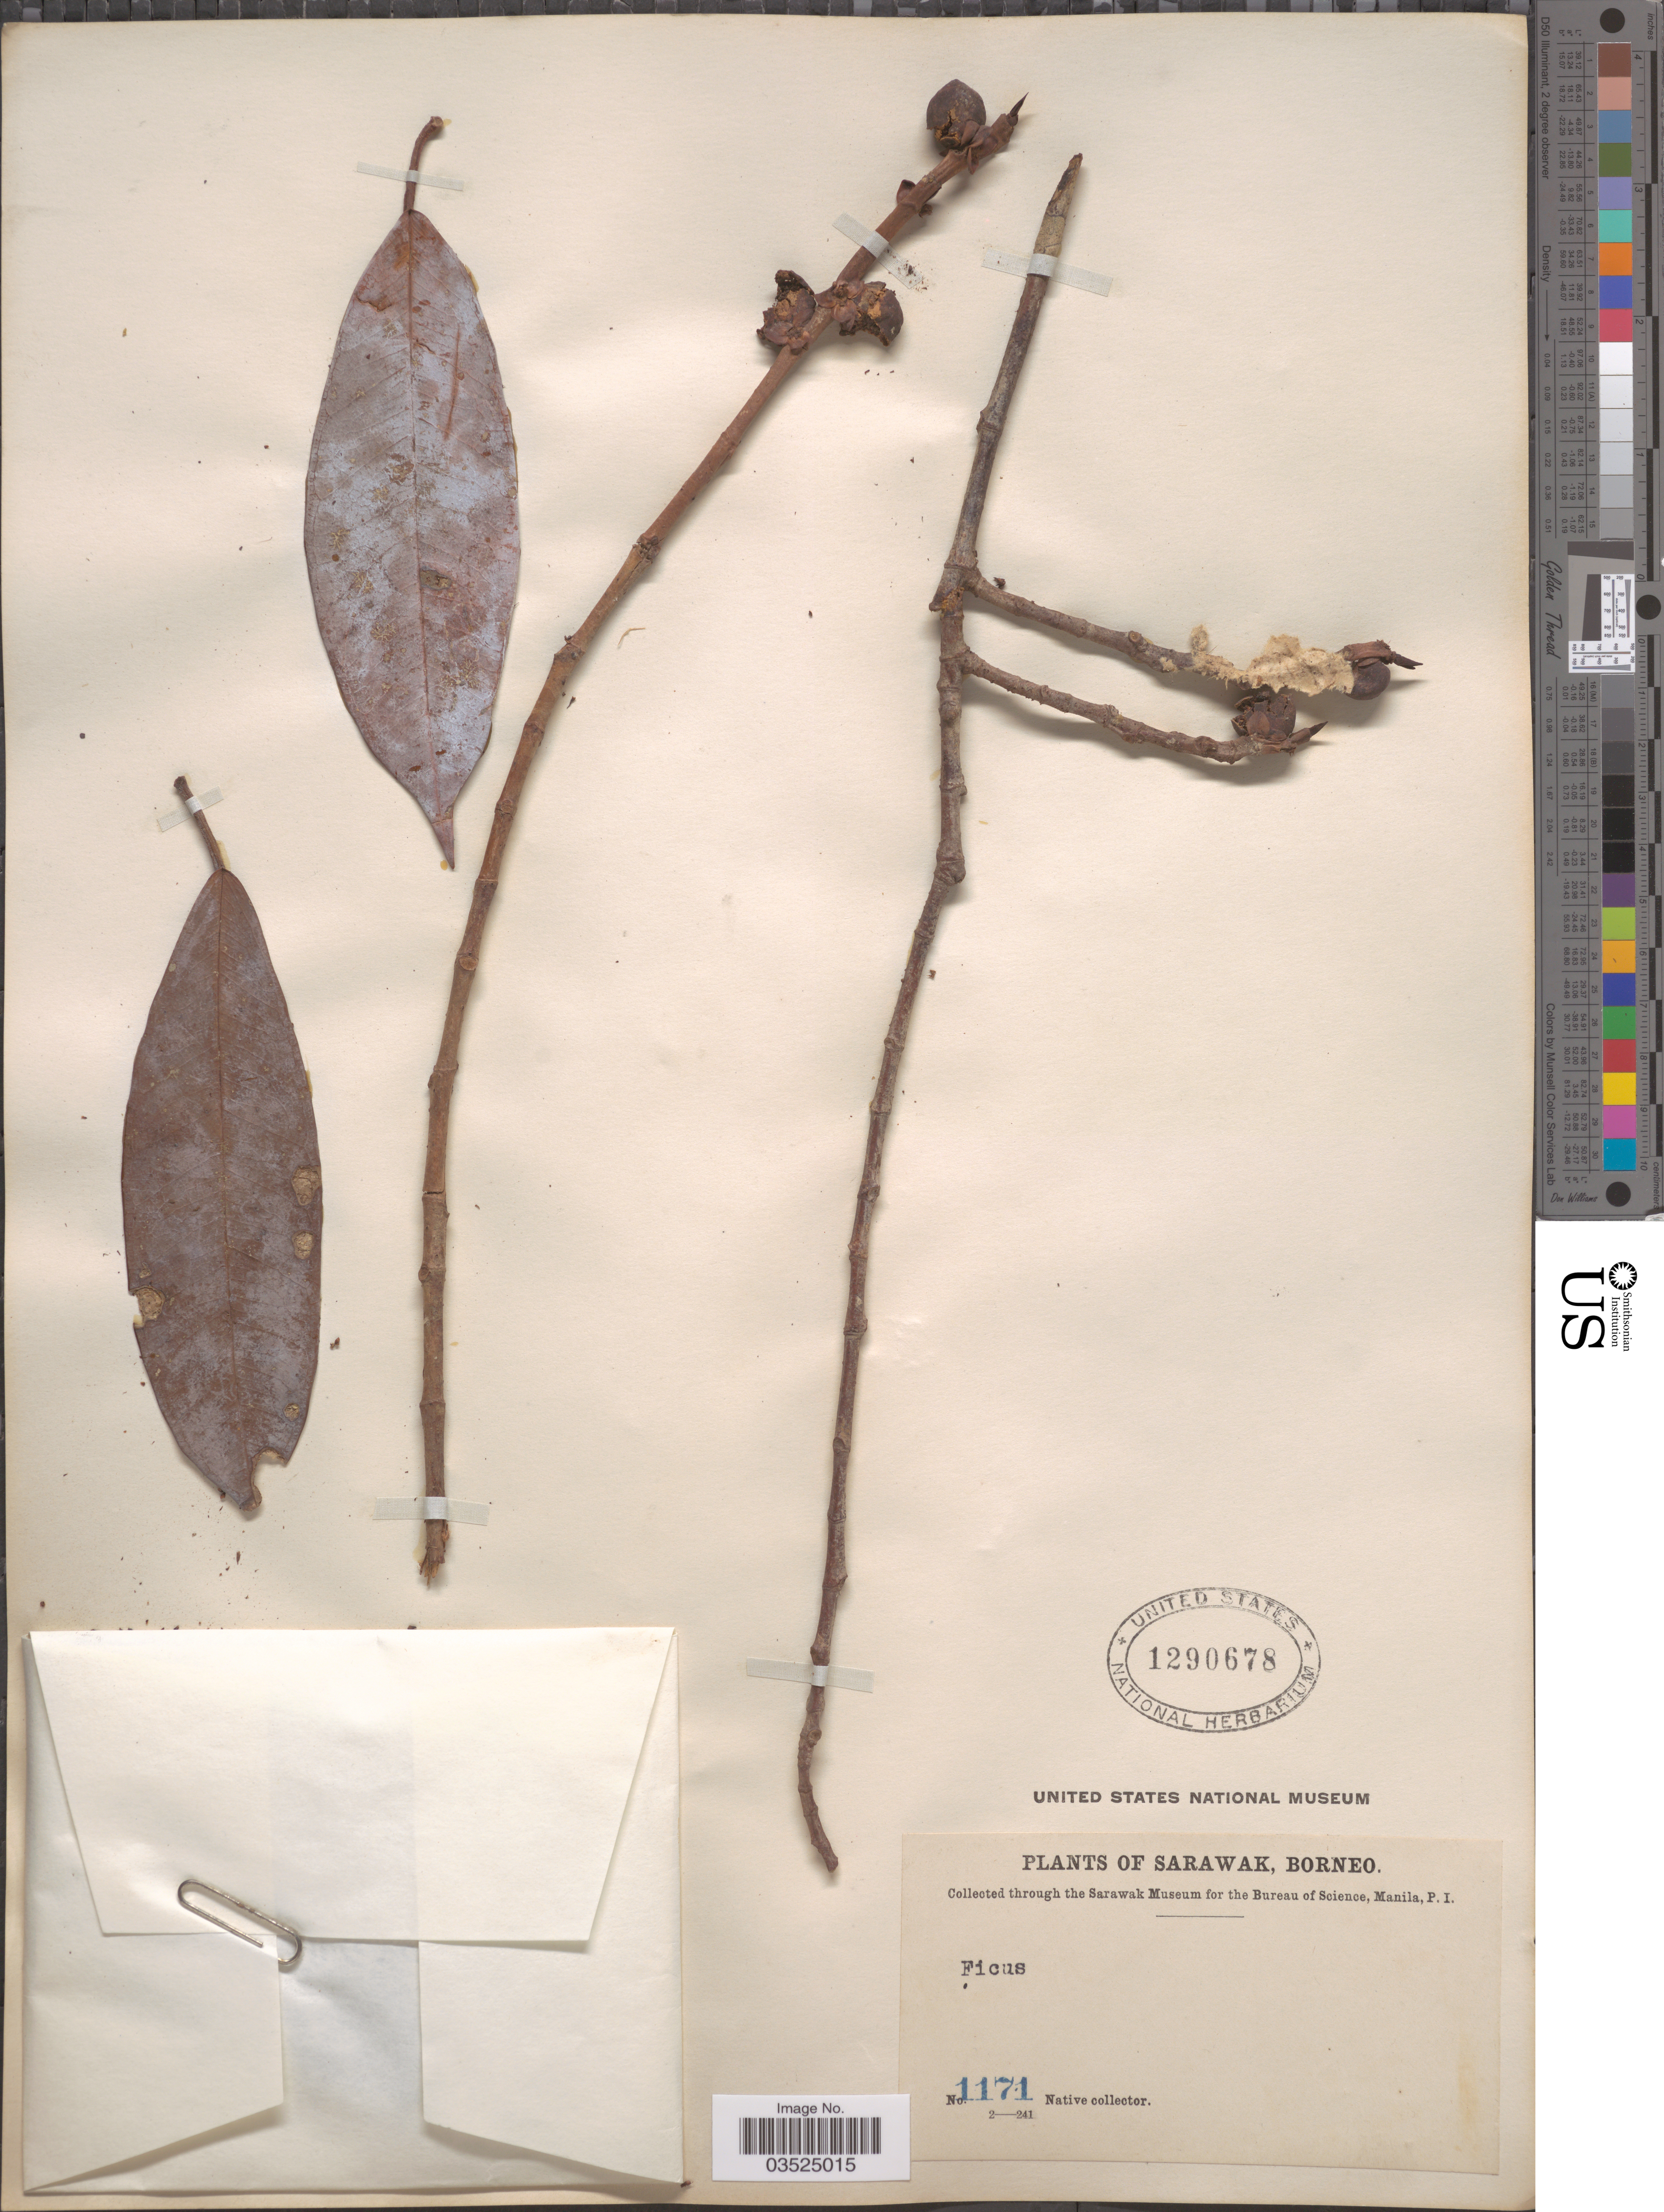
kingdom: Plantae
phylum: Tracheophyta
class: Magnoliopsida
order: Rosales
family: Moraceae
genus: Ficus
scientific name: Ficus sp.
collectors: Native collector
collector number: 1171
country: Malaysia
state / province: Sarawak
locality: Borneo.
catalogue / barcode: US 1290678